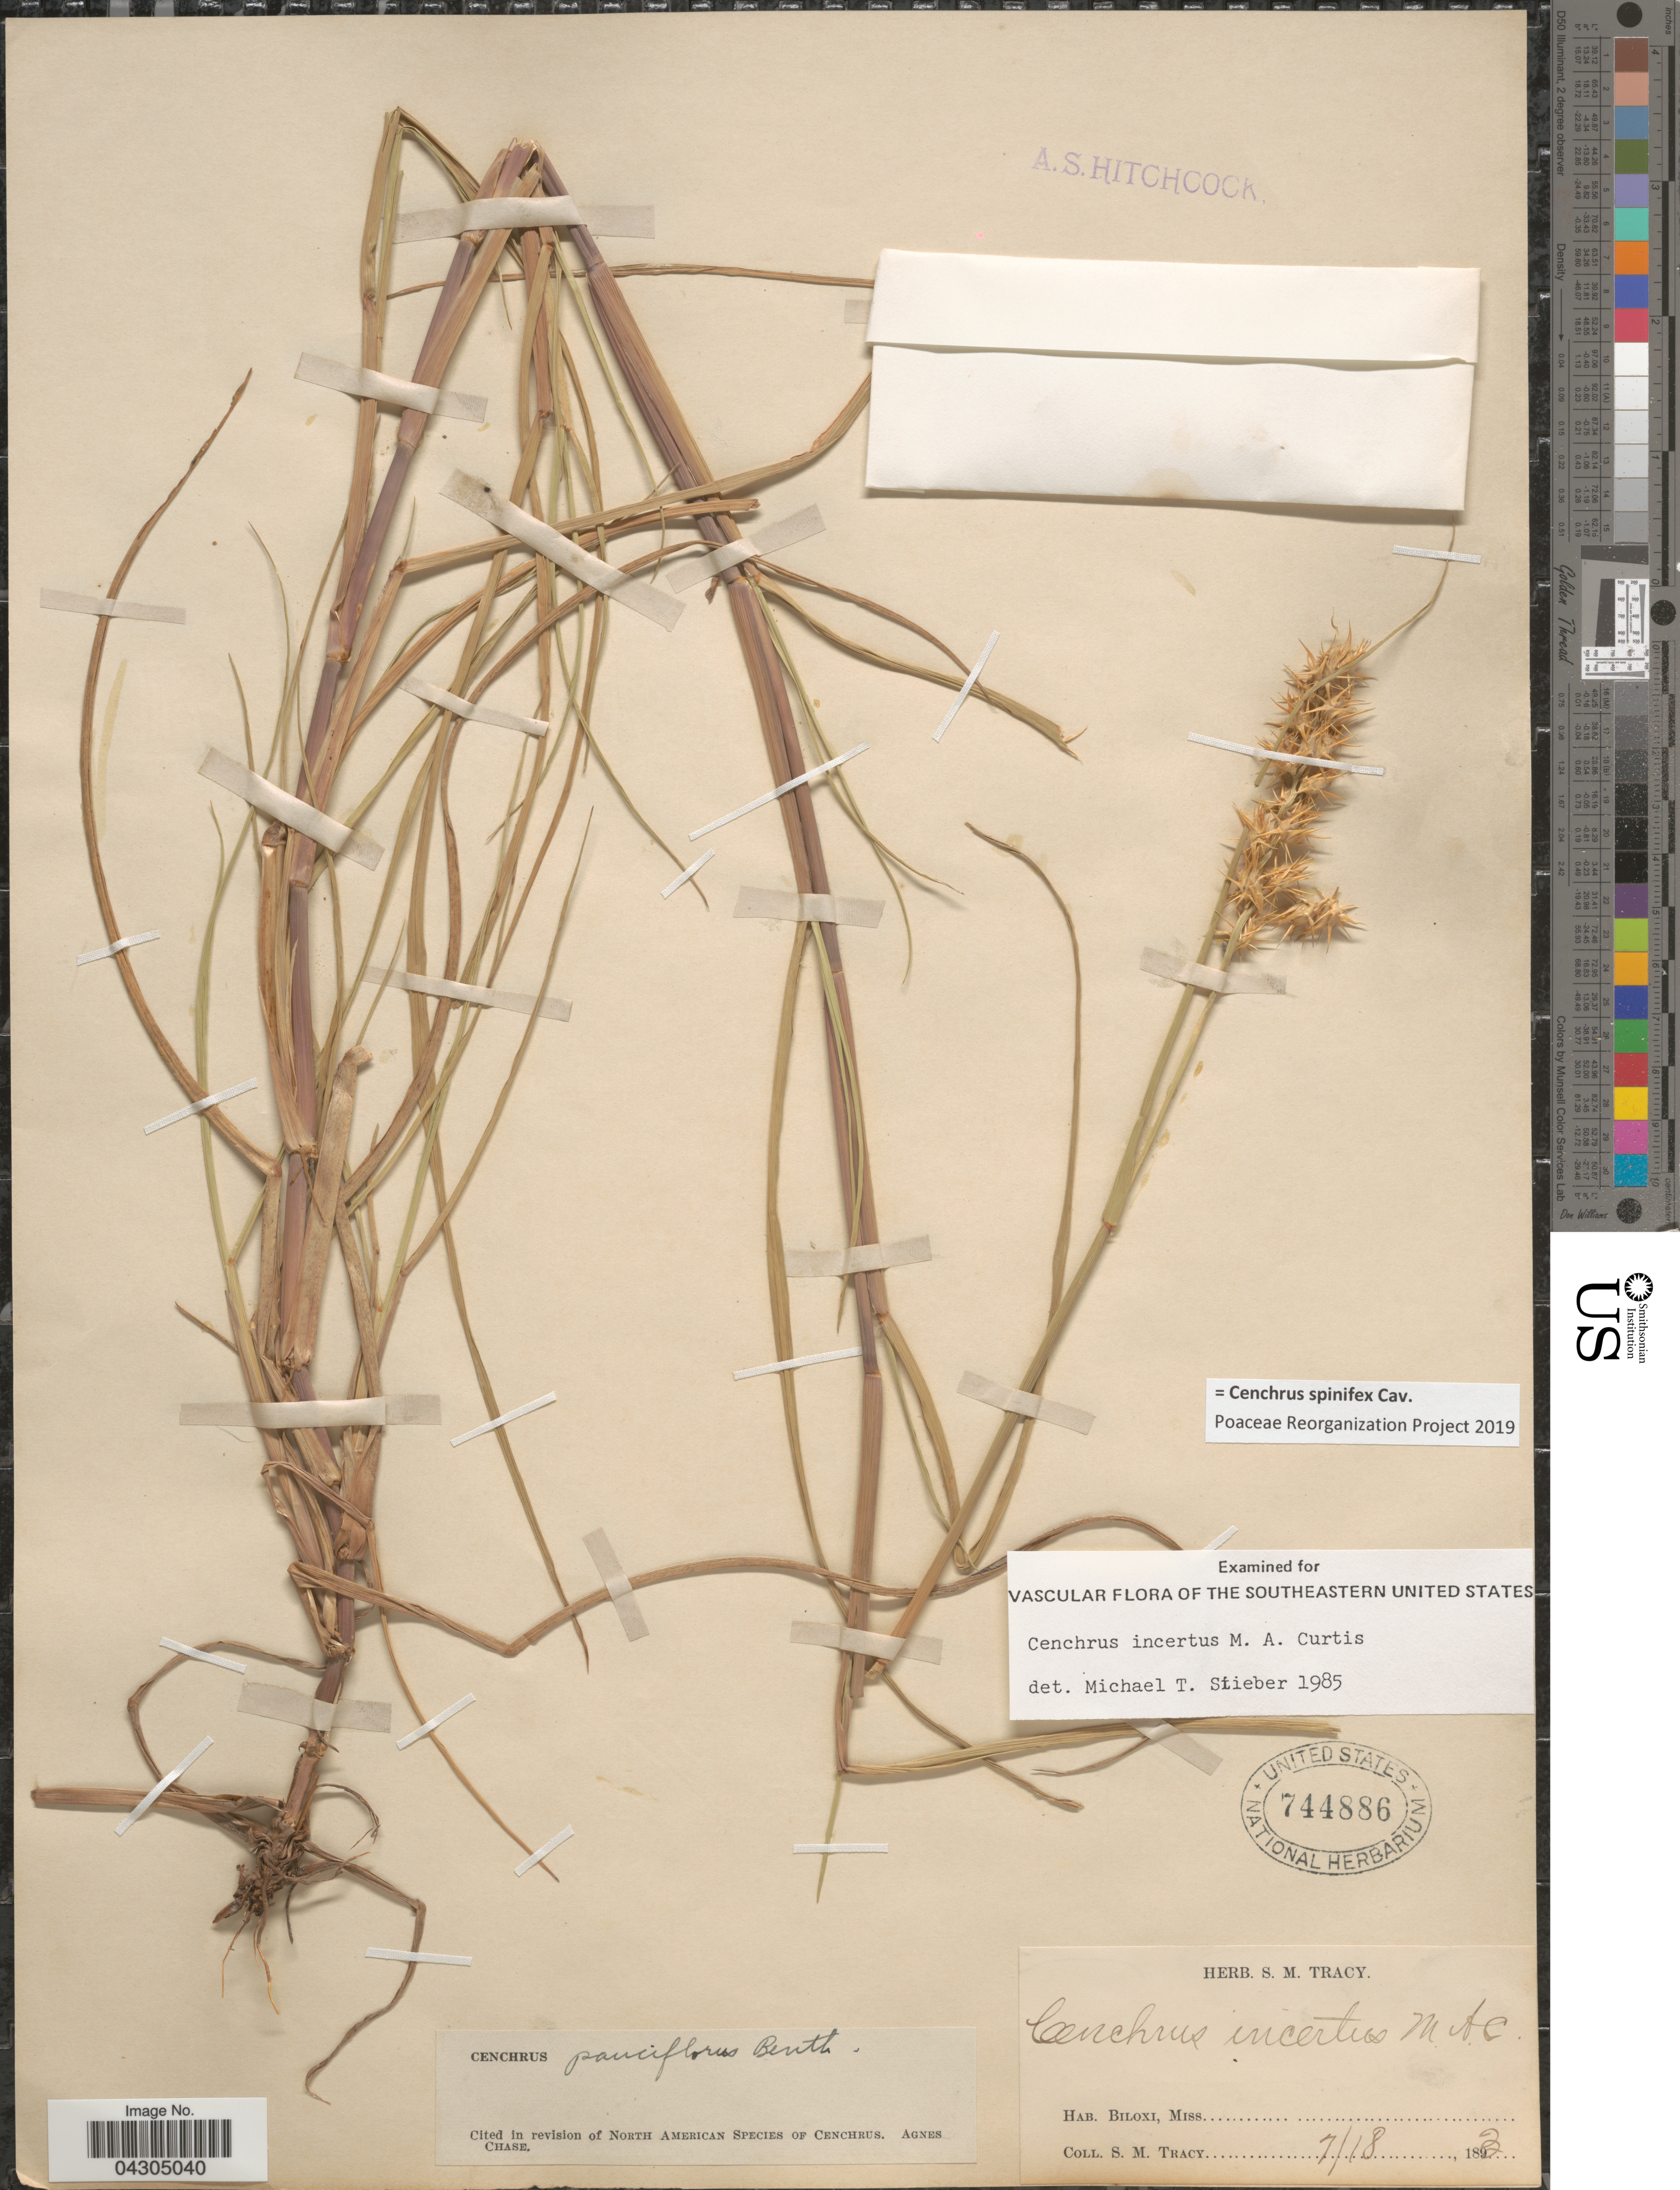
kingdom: Plantae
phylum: Tracheophyta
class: Liliopsida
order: Poales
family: Poaceae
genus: Cenchrus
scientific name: Cenchrus spinifex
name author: Cav.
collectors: S. M. Tracy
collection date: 1893-07-18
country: United States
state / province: Mississippi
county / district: Harrison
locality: Biloxi.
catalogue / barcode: US 744886